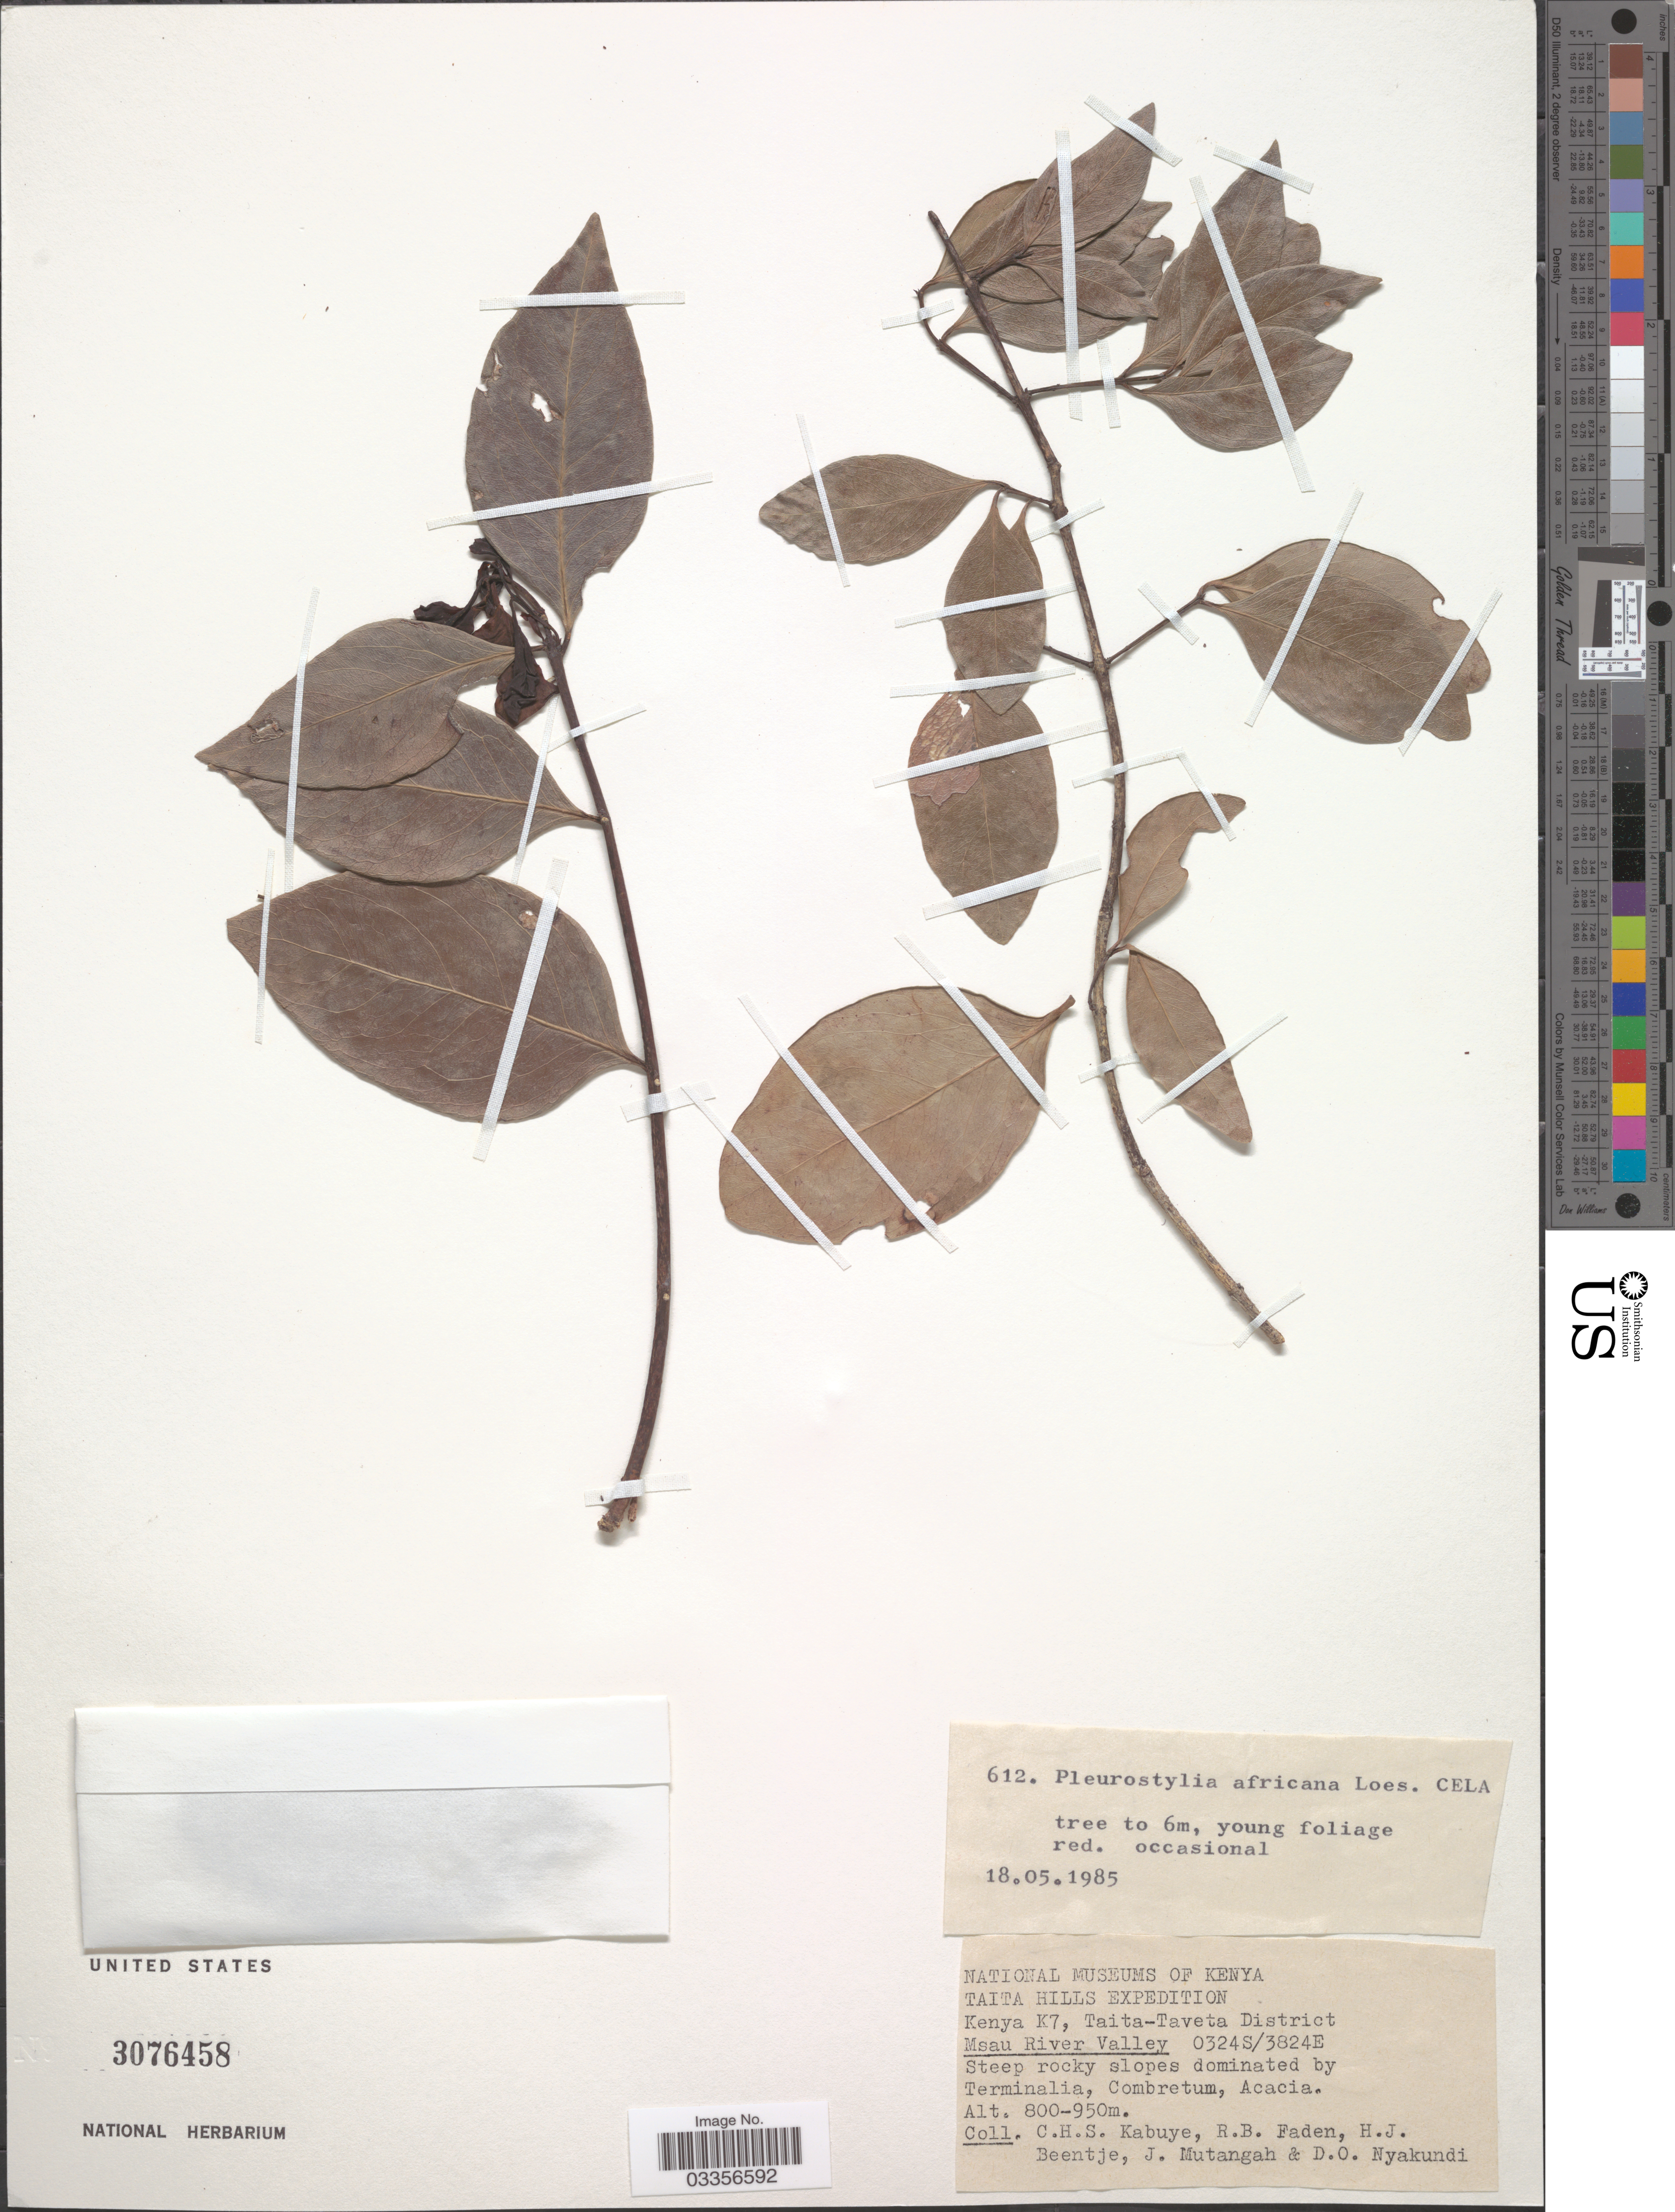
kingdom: Plantae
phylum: Tracheophyta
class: Magnoliopsida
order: Celastrales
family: Celastraceae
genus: Pleurostylia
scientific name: Pleurostylia africana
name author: Loes.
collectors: C. Kabuye, R. B. Faden, H. J. Beentje, J. Mutangah & D. Nyakundi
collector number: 612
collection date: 1985-05-18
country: Kenya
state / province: Taita Taveta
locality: Taita Hills, K7, Taita-Taveta District, Msau River Valley.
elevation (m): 800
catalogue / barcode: US 3076458